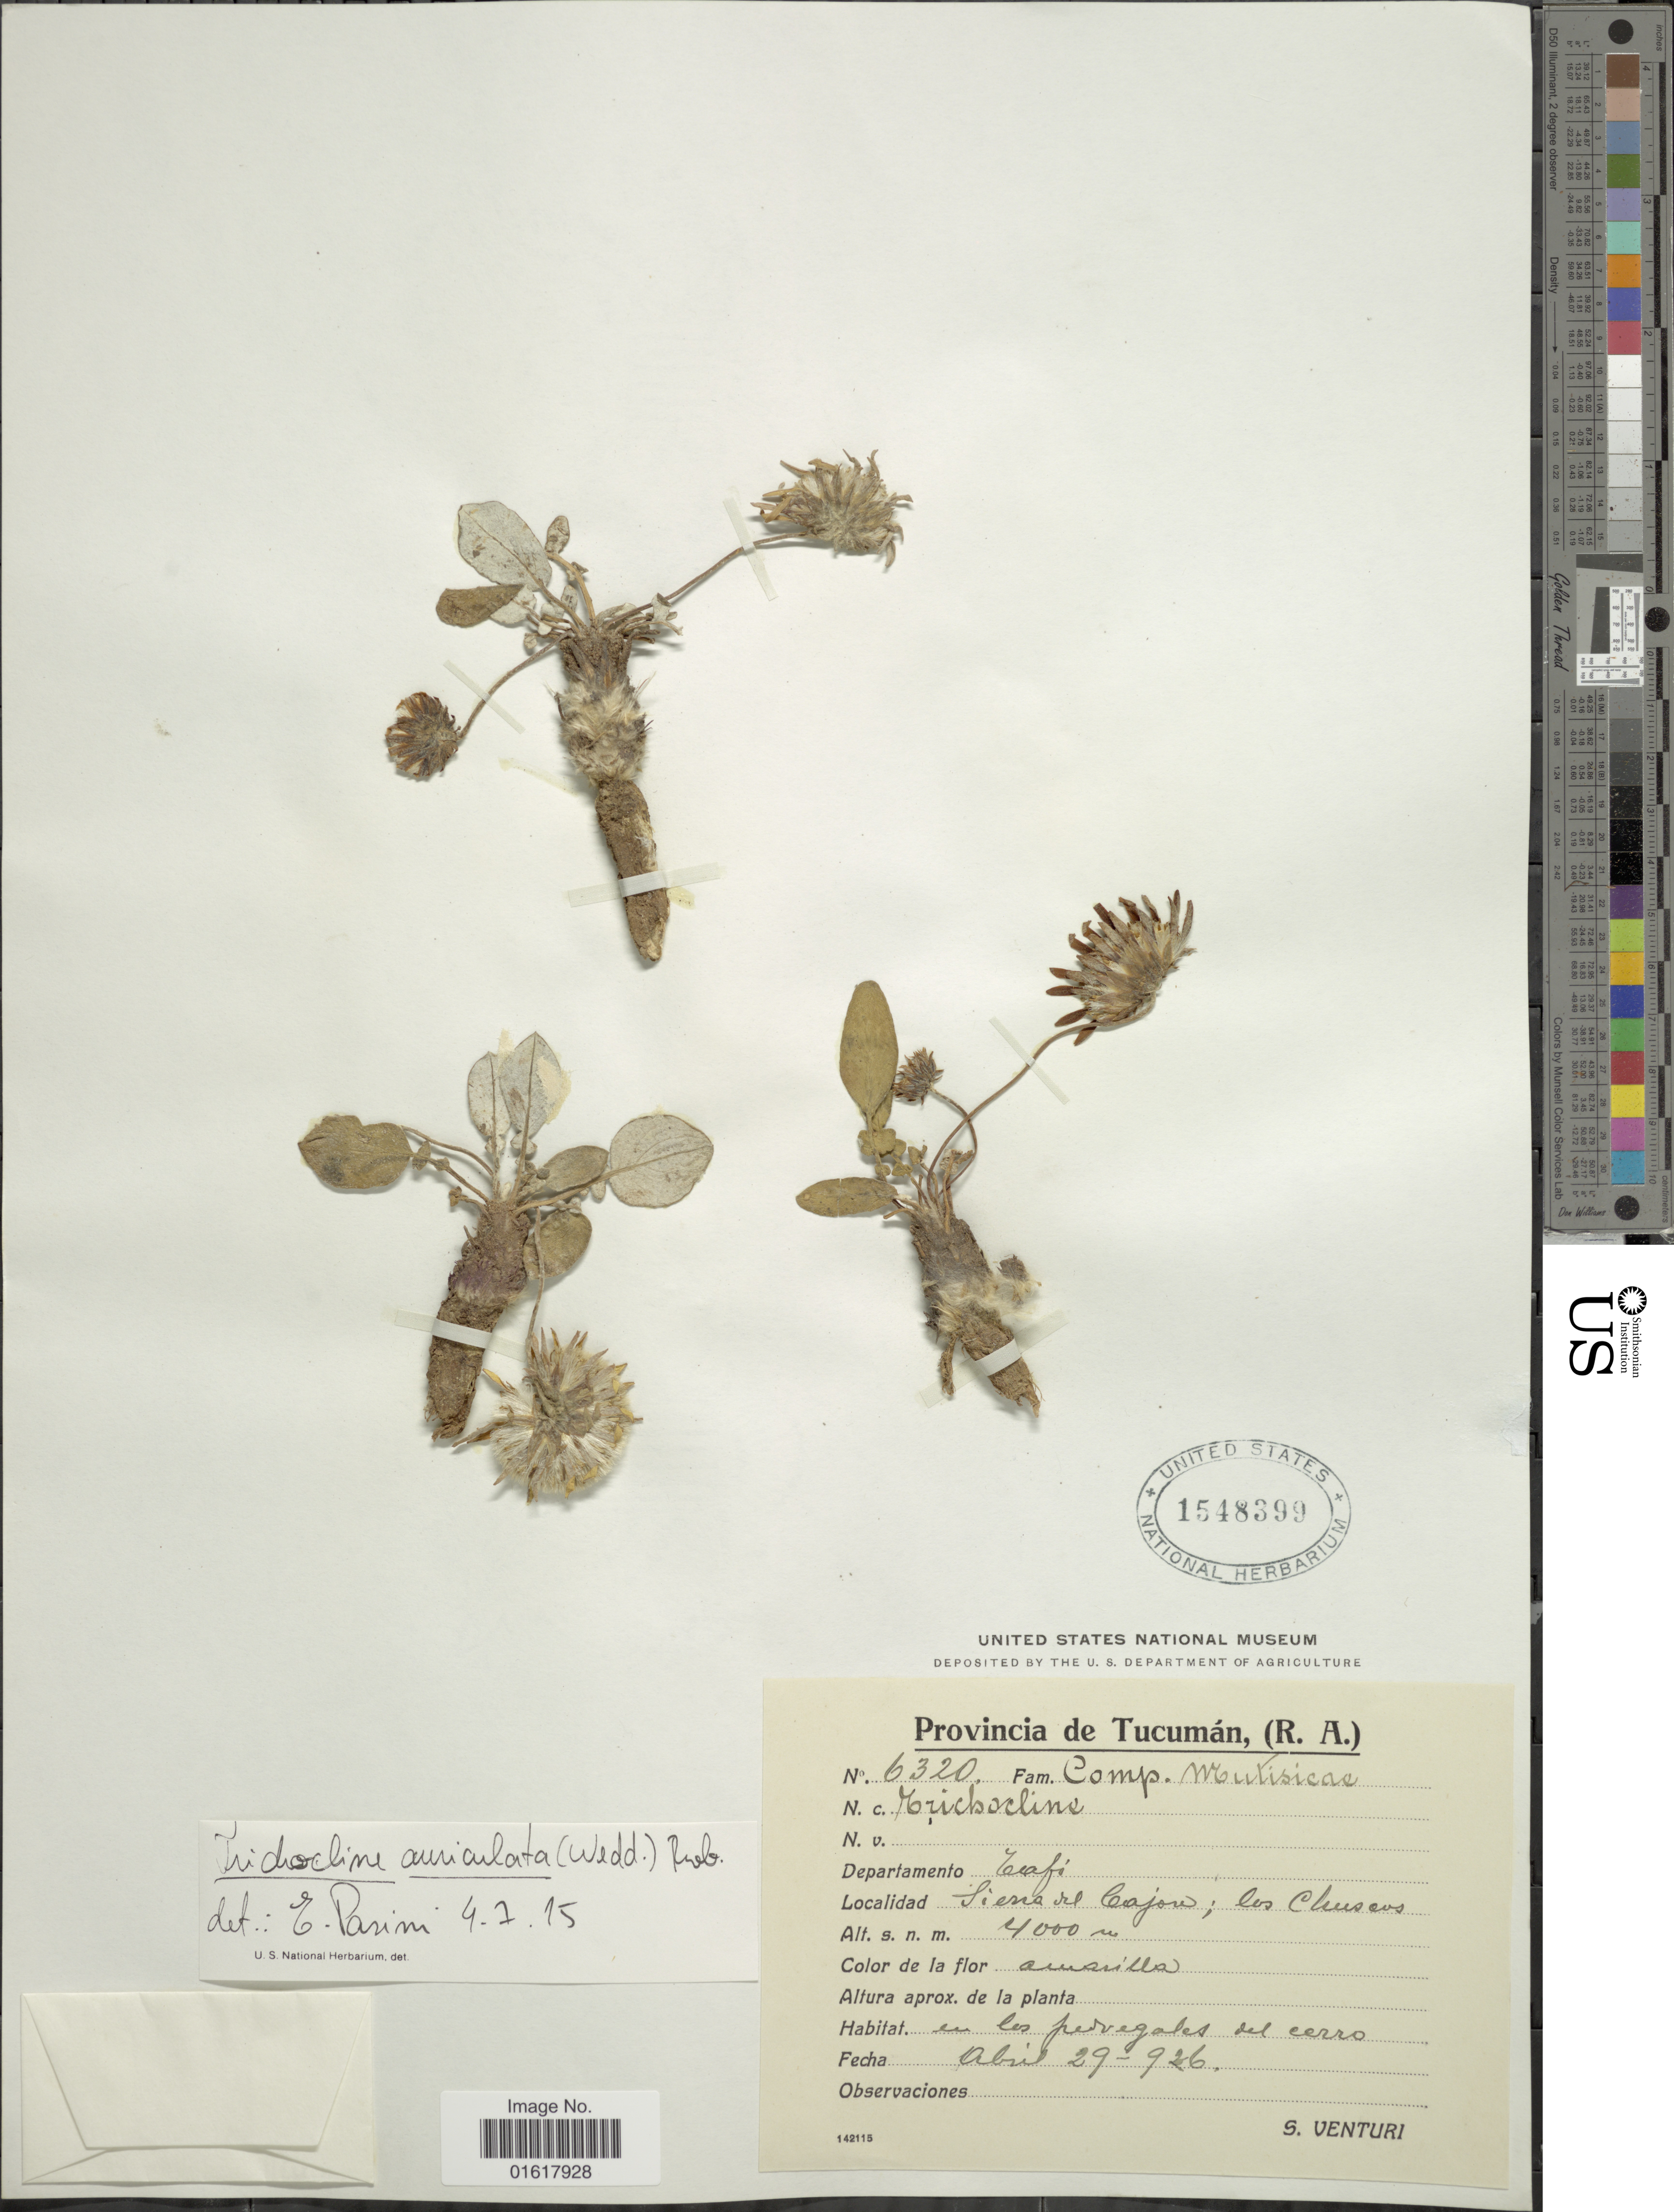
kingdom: Plantae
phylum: Tracheophyta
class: Magnoliopsida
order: Asterales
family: Asteraceae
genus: Trichocline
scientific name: Trichocline auriculata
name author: (Wedd.) Hieron.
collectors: S. Venturi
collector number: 6320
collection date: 1926-04-29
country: Argentina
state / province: Tucuman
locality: Departamento Tafi. Sierra del Cajon; los Chuseos. R.A.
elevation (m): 4000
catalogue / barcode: US 1548399